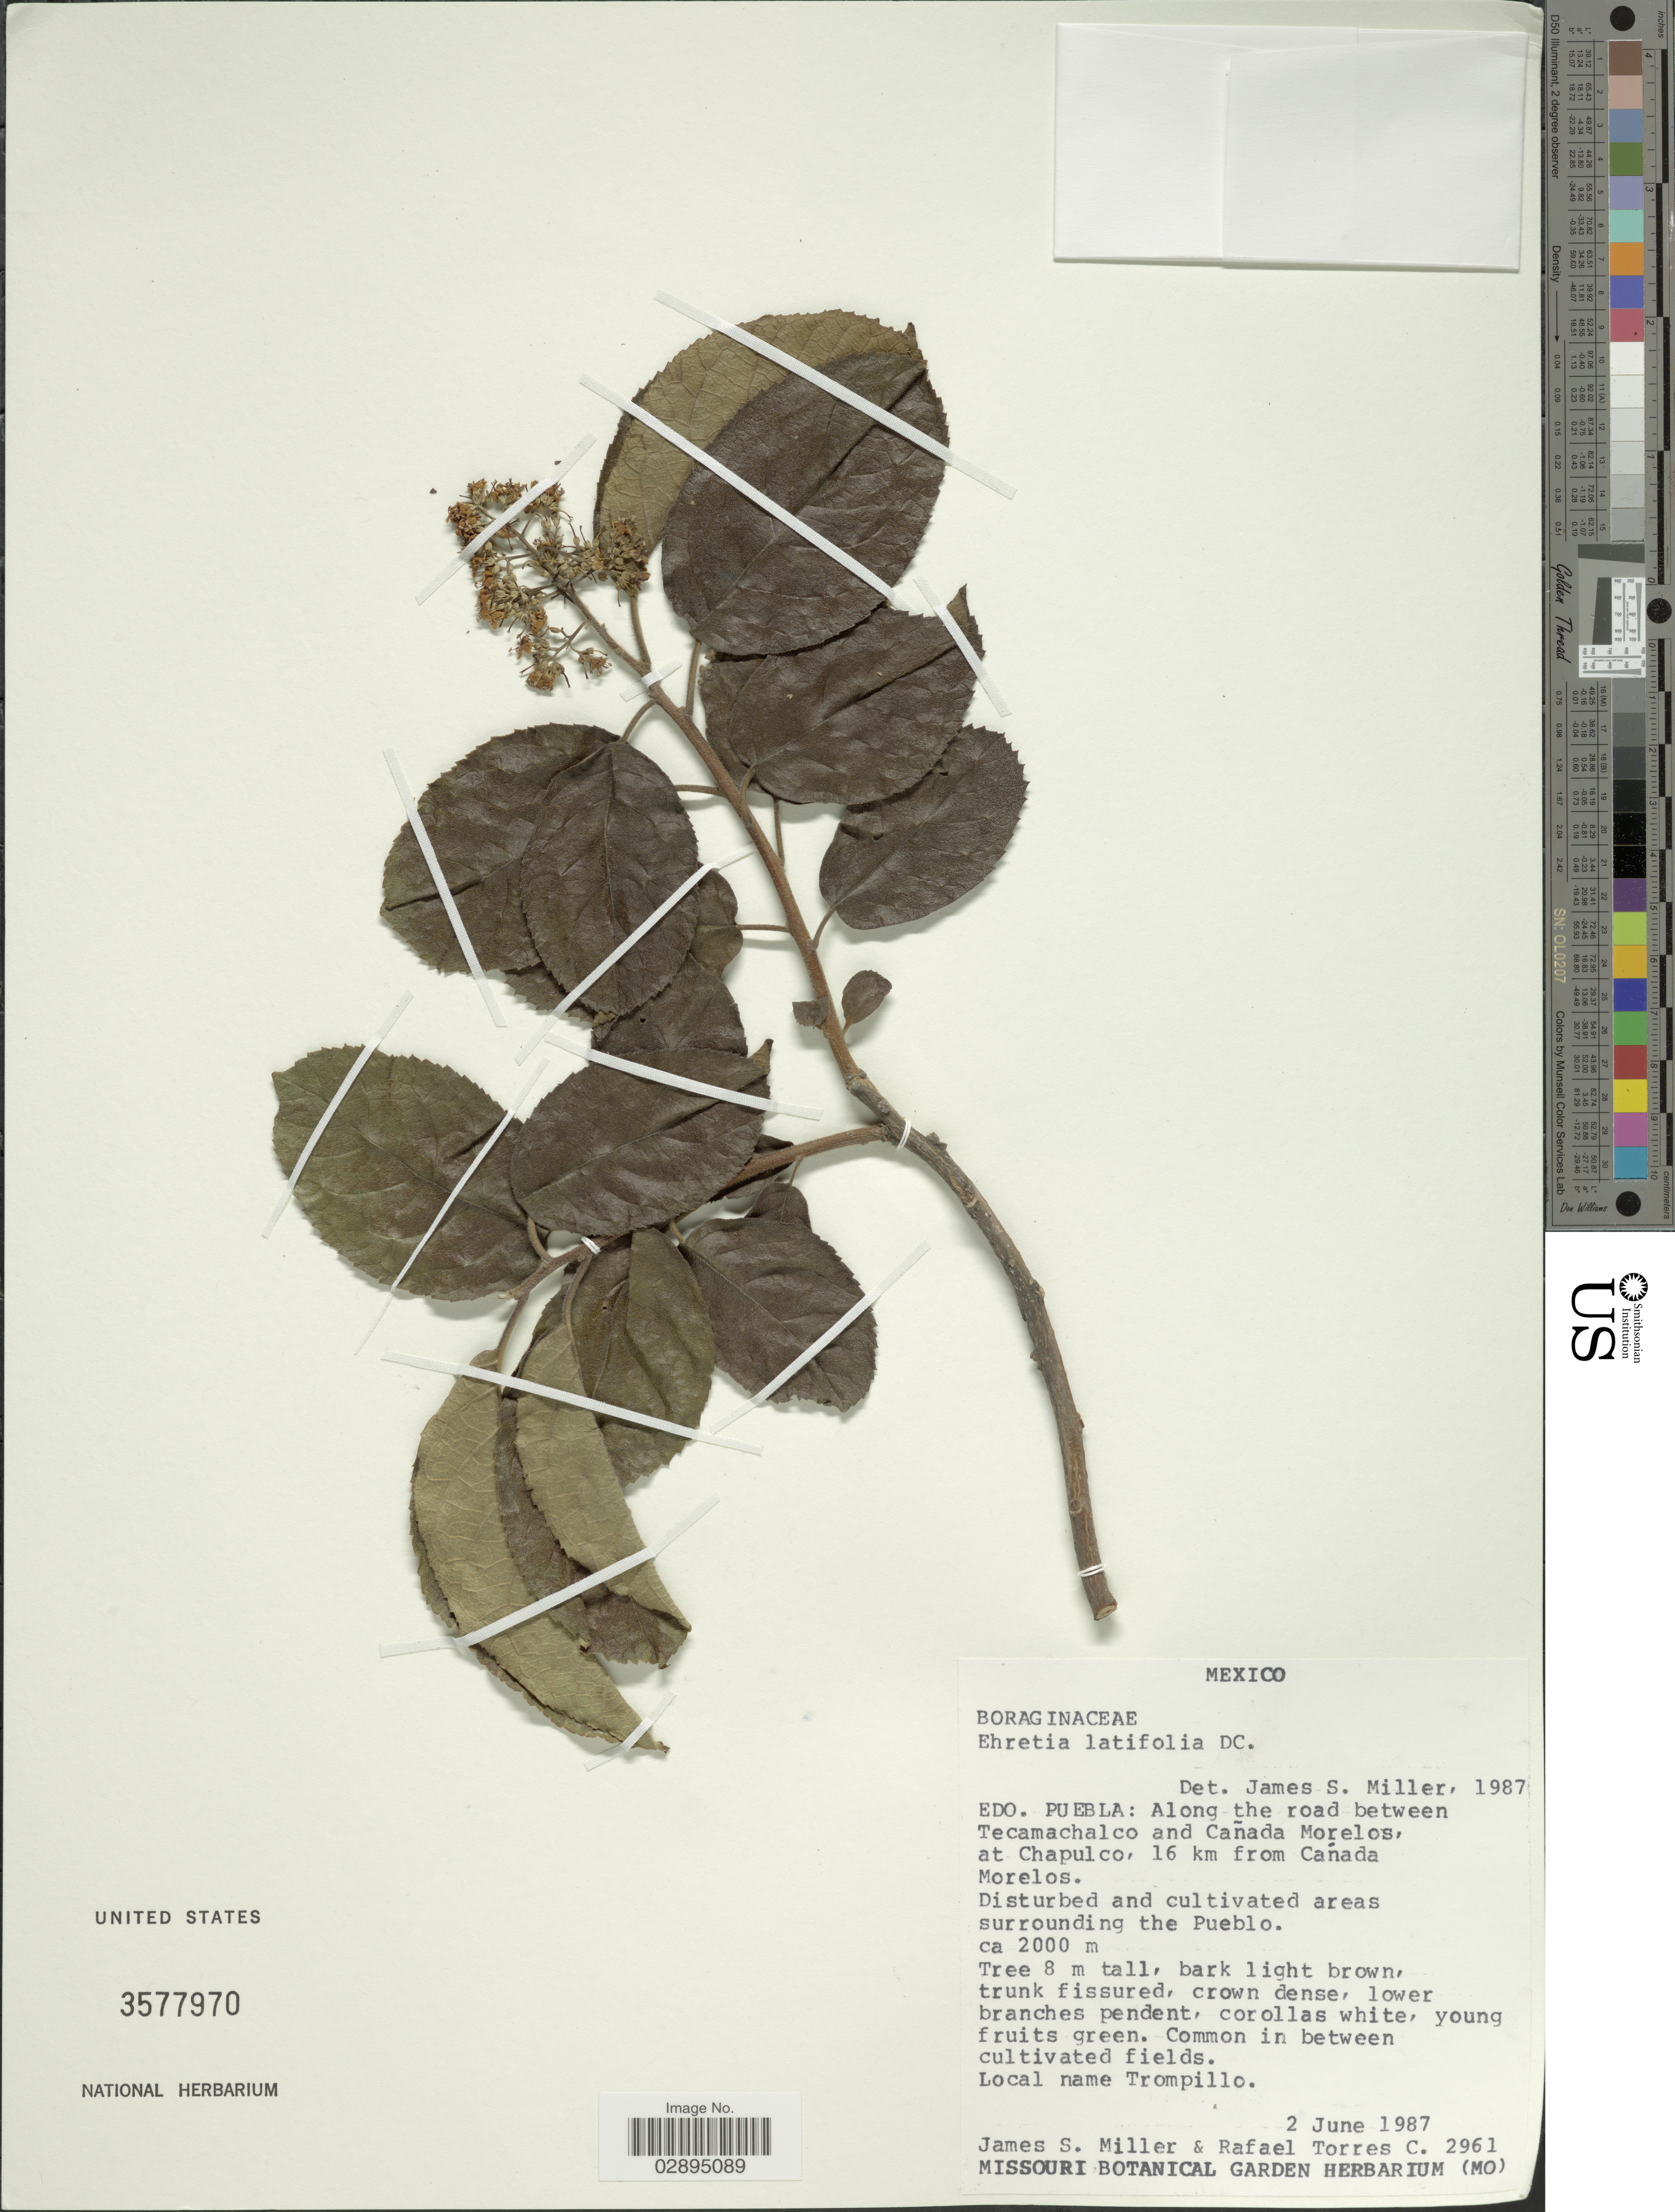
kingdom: Plantae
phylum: Tracheophyta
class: Magnoliopsida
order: Boraginales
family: Ehretiaceae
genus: Ehretia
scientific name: Ehretia latifolia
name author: DC.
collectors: J. S. Miller & R. Torres C.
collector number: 2961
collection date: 1987-06-02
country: Mexico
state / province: Puebla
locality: Along the road between Tecamachalco and Cañada Morelos, at Chapulco, 16 km from Cañada Moreles. Disturbed and cultivated areas surrounding the Pueblo.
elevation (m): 2000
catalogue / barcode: US 3577970